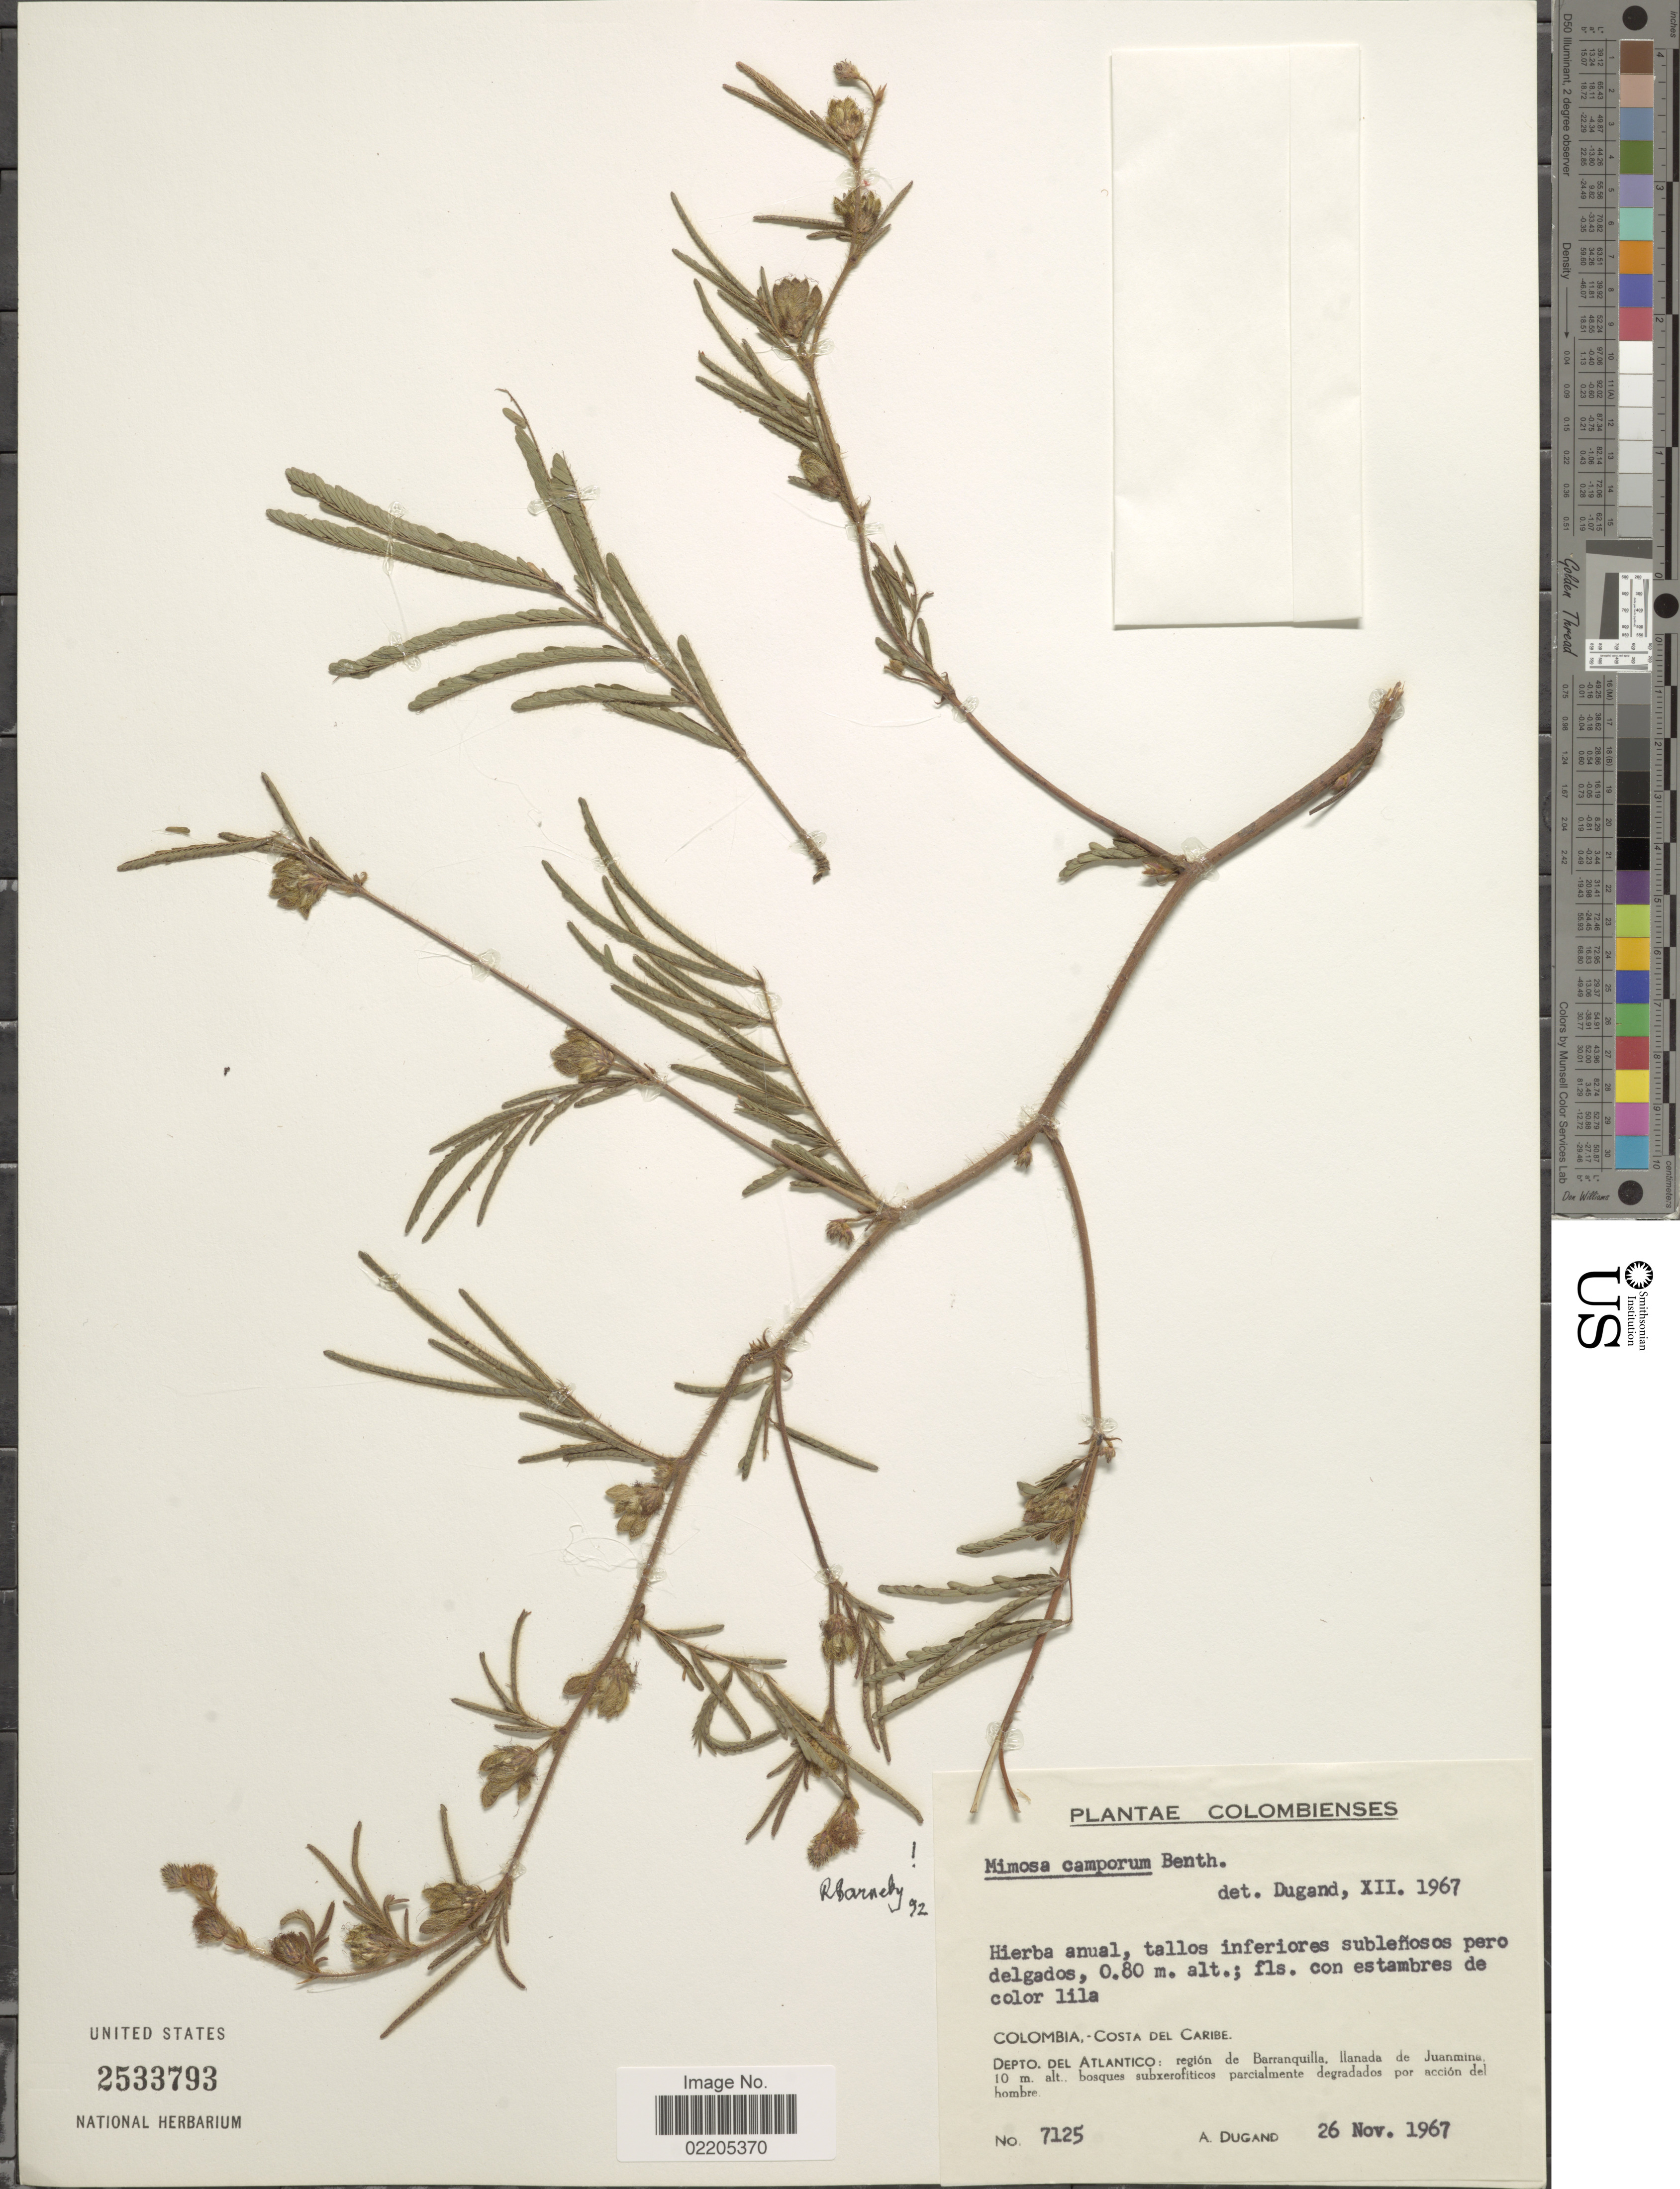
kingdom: Plantae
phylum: Tracheophyta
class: Magnoliopsida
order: Fabales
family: Fabaceae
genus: Mimosa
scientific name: Mimosa camporum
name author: Benth.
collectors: A. Dugand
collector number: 7125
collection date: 1967-11-26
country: Colombia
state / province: Atlántico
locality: Costa del Caribe, region de Barranuilla, llanada de Juanmin.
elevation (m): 10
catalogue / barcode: US 2533793